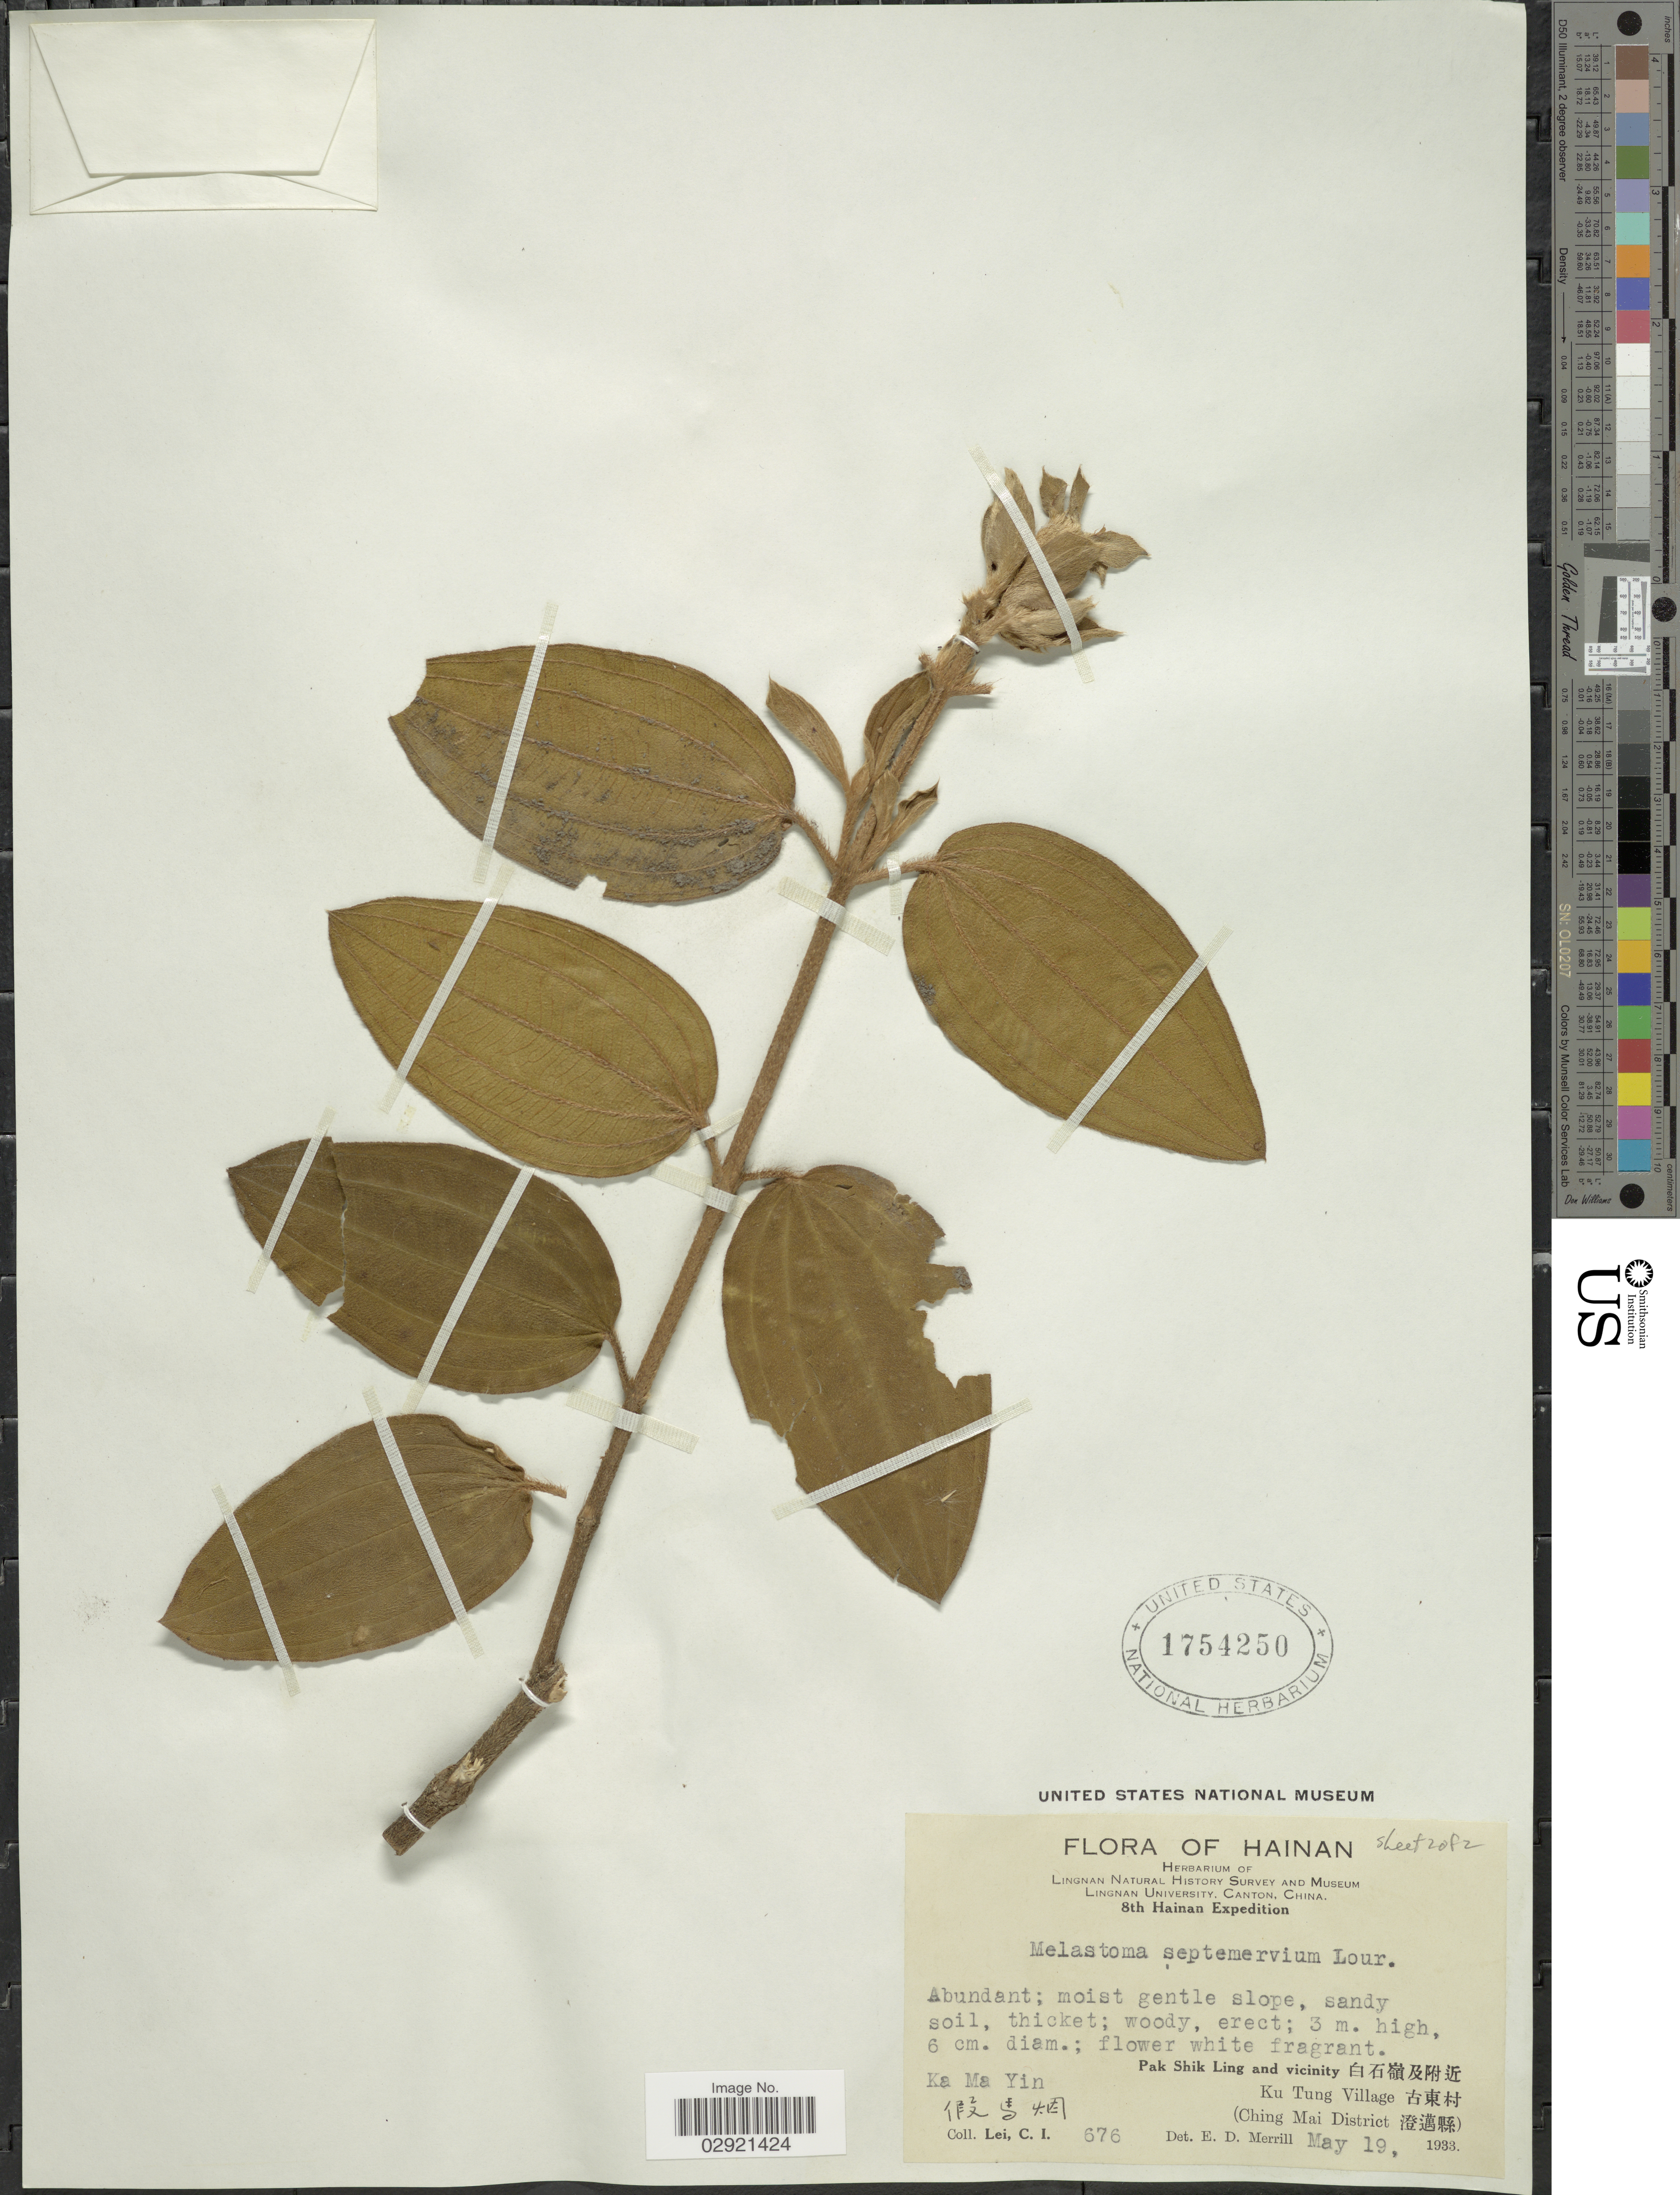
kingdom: Plantae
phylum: Tracheophyta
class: Magnoliopsida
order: Myrtales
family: Melastomataceae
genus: Melastoma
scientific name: Melastoma candidum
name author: D. Don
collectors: C. I. Lei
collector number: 676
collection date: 1933-05-19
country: China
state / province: Hainan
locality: KaMaYn. Pak Shik Ling and vicinity Ku Tung Village (Ching Mai District).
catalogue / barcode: US 1754250